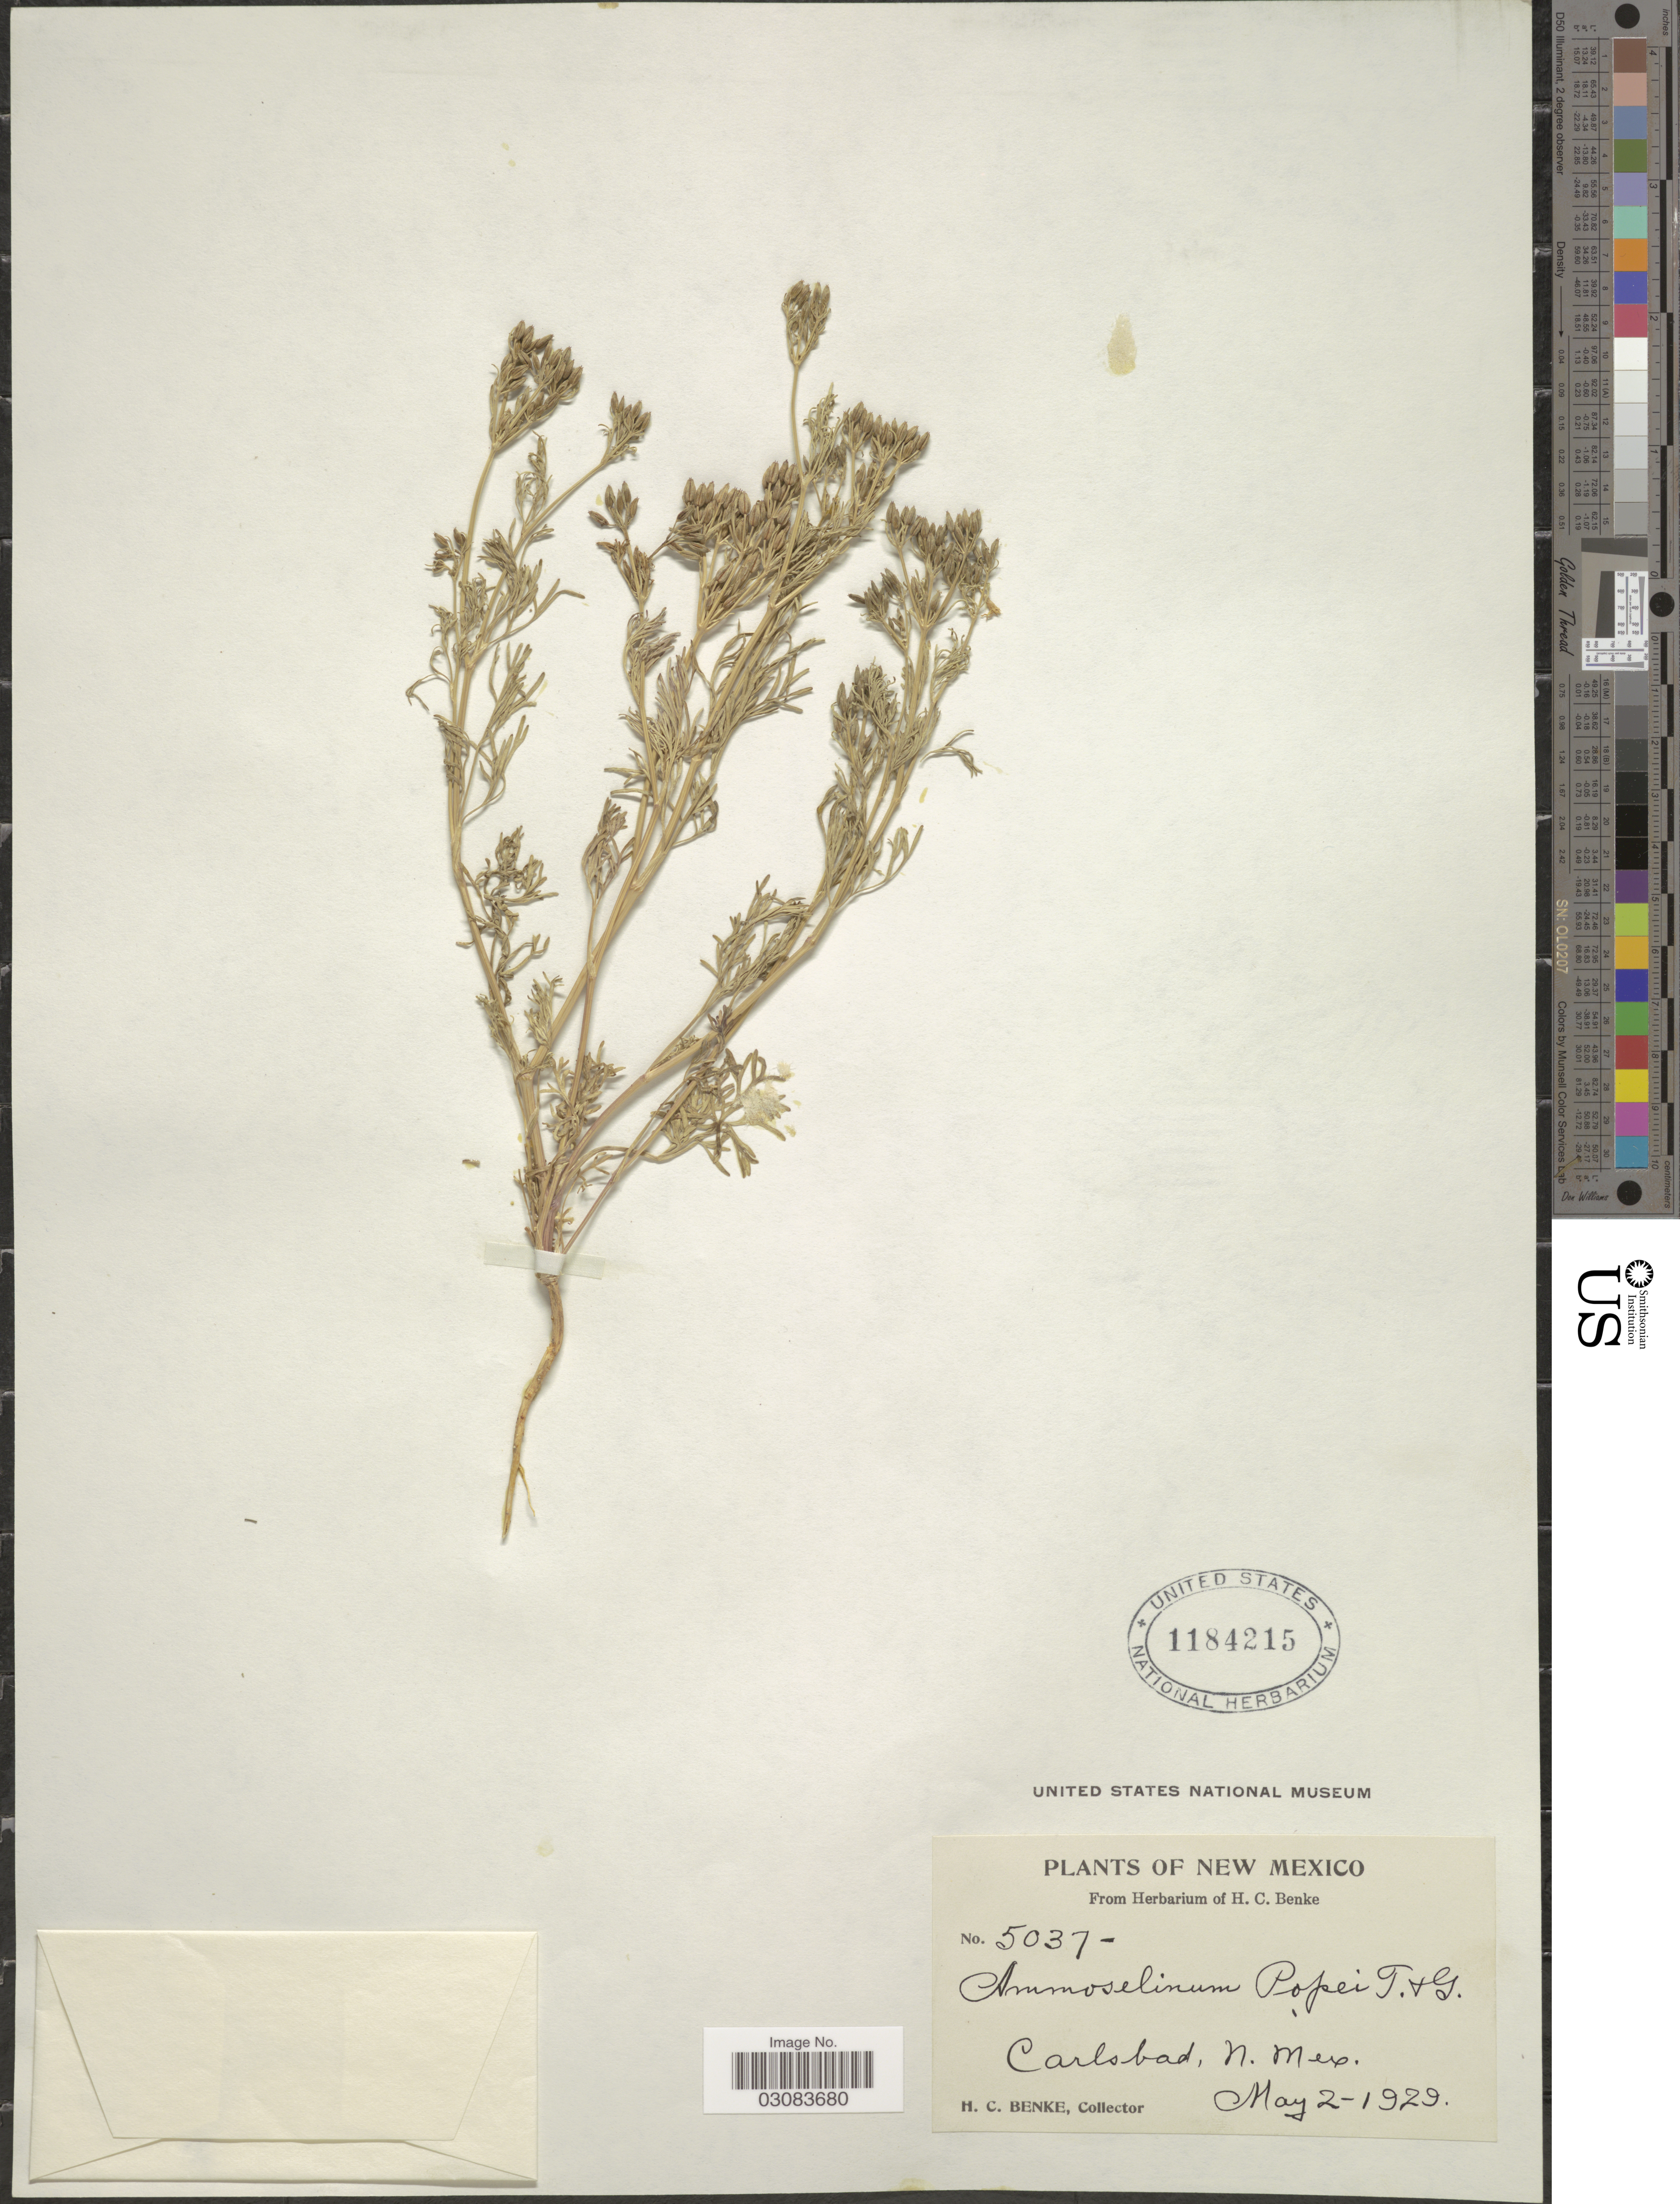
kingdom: Plantae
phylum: Tracheophyta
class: Magnoliopsida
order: Apiales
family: Apiaceae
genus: Ammoselinum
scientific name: Ammoselinum popei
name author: Torr. & A. Gray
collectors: H. Benke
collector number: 5037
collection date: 1929-05-02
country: United States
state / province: New Mexico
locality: Carlsbad.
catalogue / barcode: US 1184215